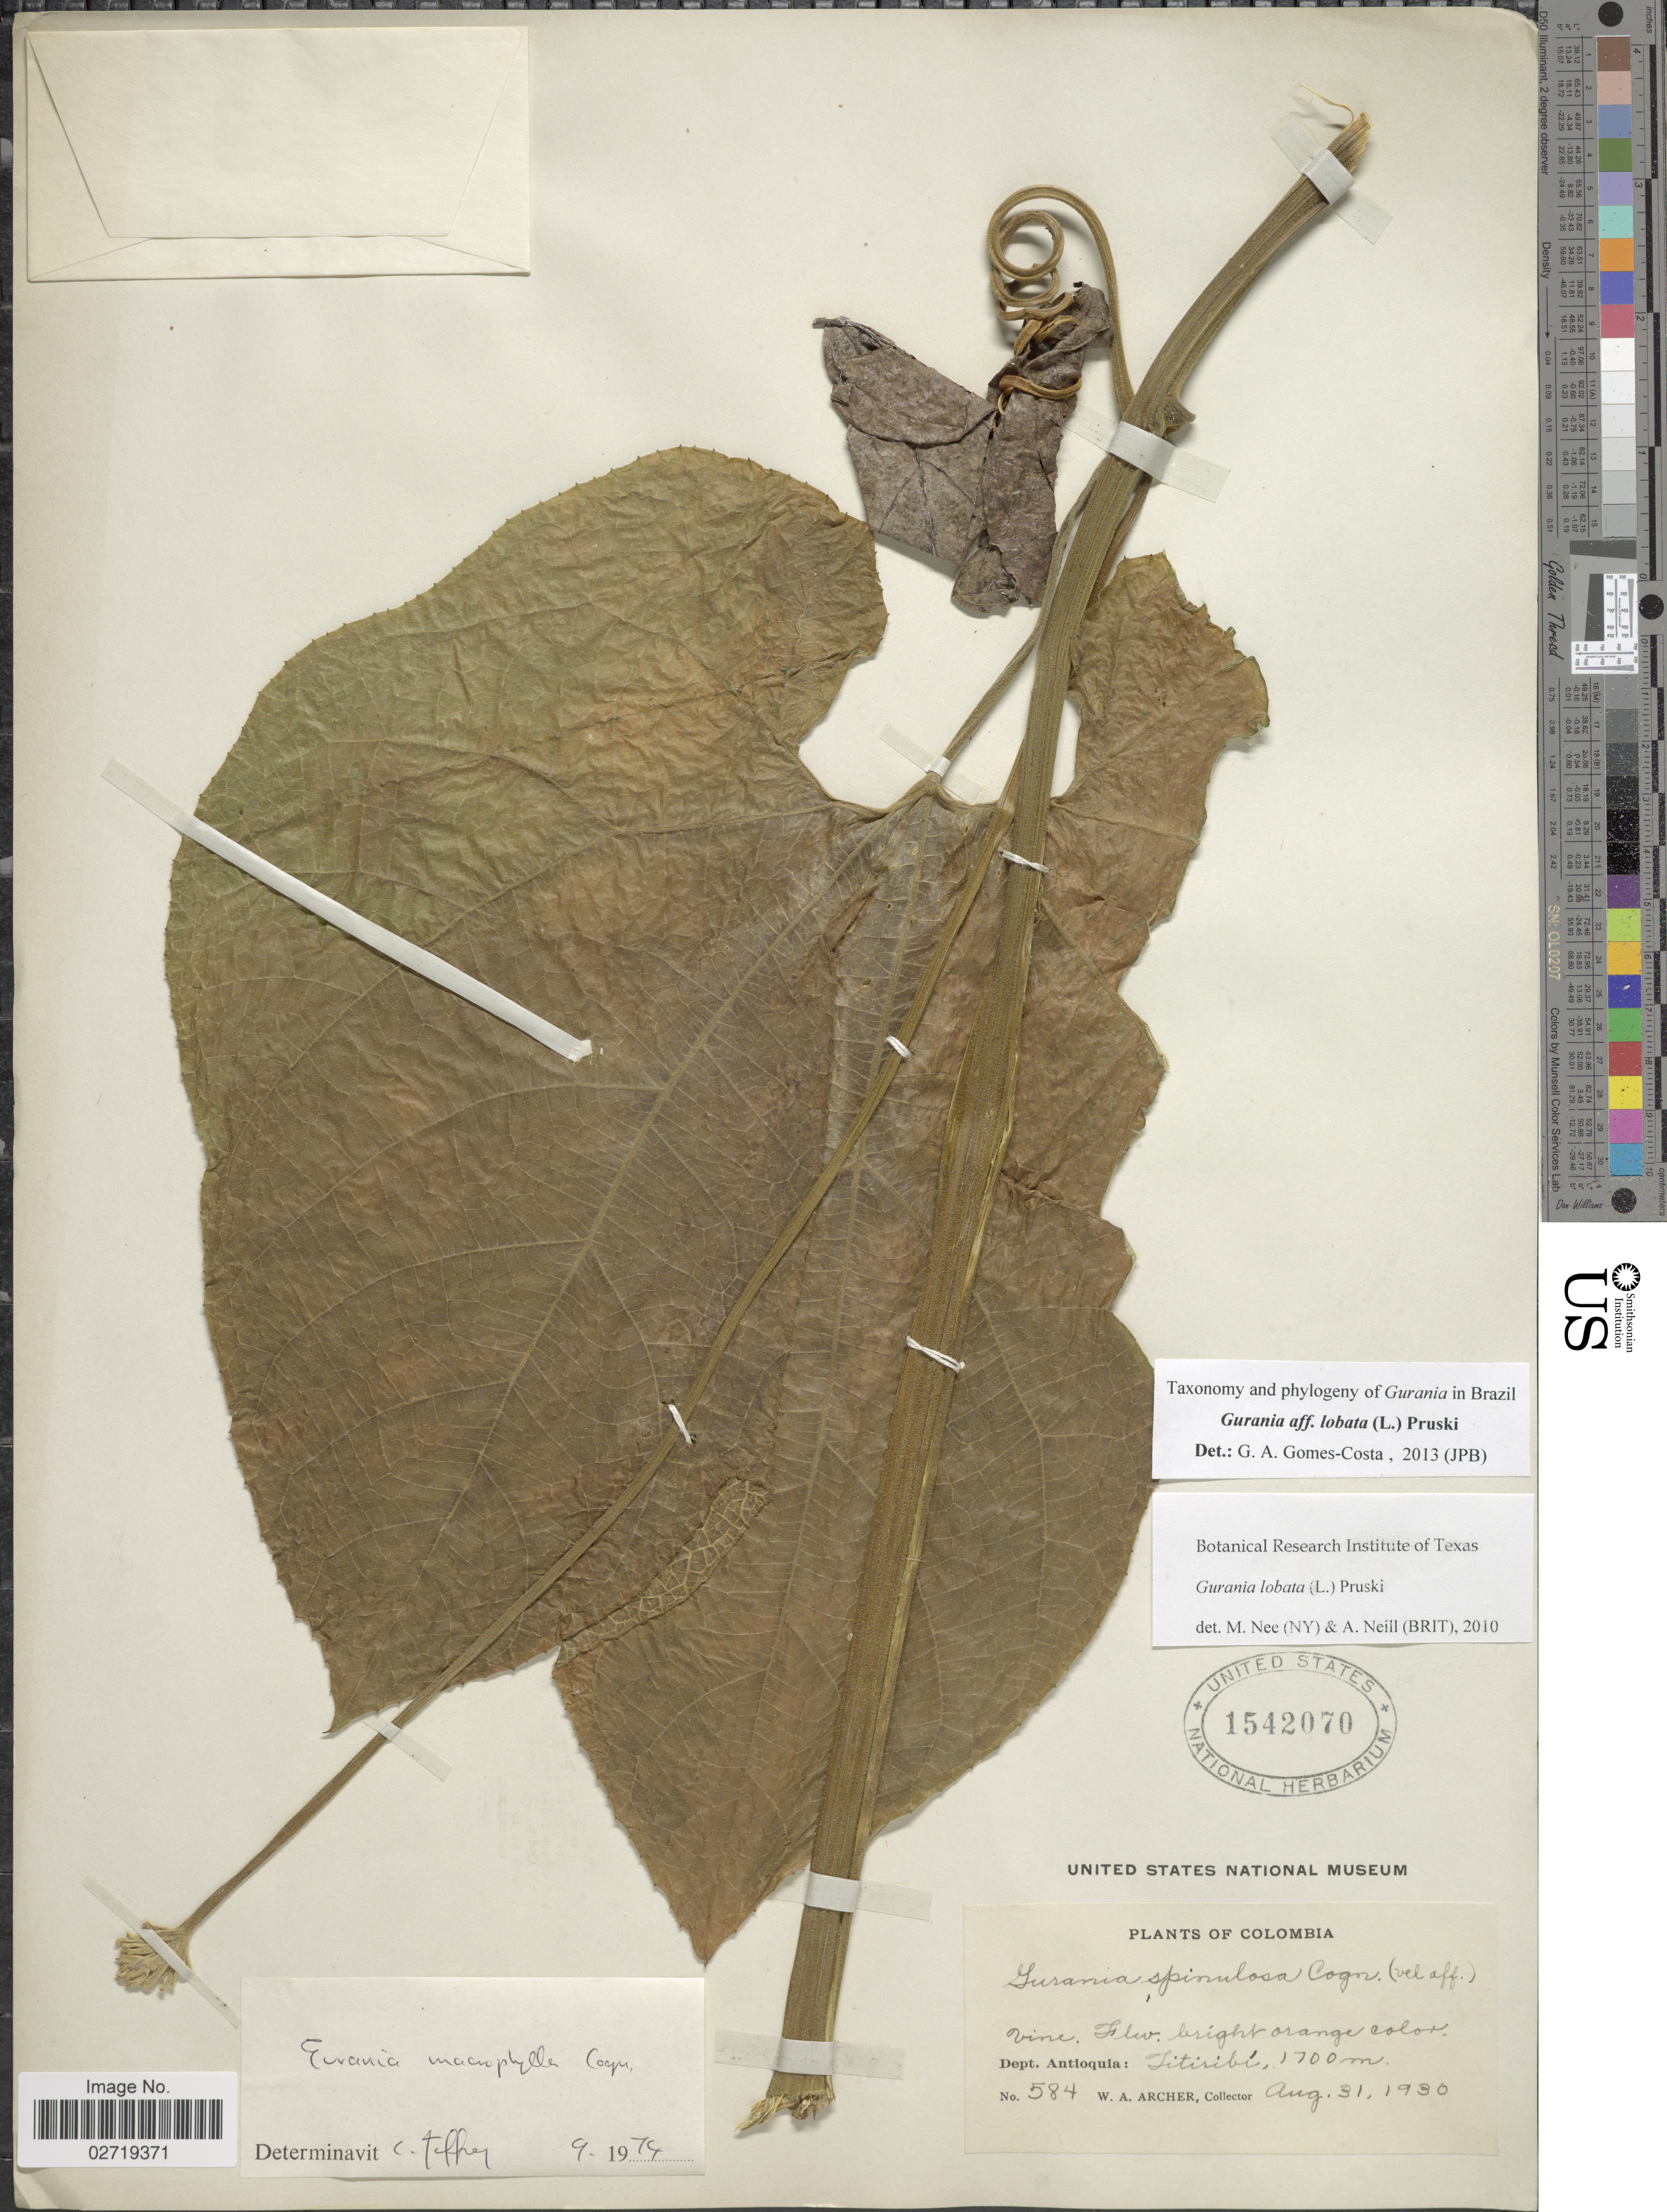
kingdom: Plantae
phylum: Tracheophyta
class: Magnoliopsida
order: Cucurbitales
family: Cucurbitaceae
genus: Gurania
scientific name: Gurania lobata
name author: (L.) Pruski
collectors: W. A. Archer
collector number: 584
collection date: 1930-08-31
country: Colombia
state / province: Antioquia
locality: Dept. Antioquia: Titiribí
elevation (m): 1700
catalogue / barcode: US 1542070